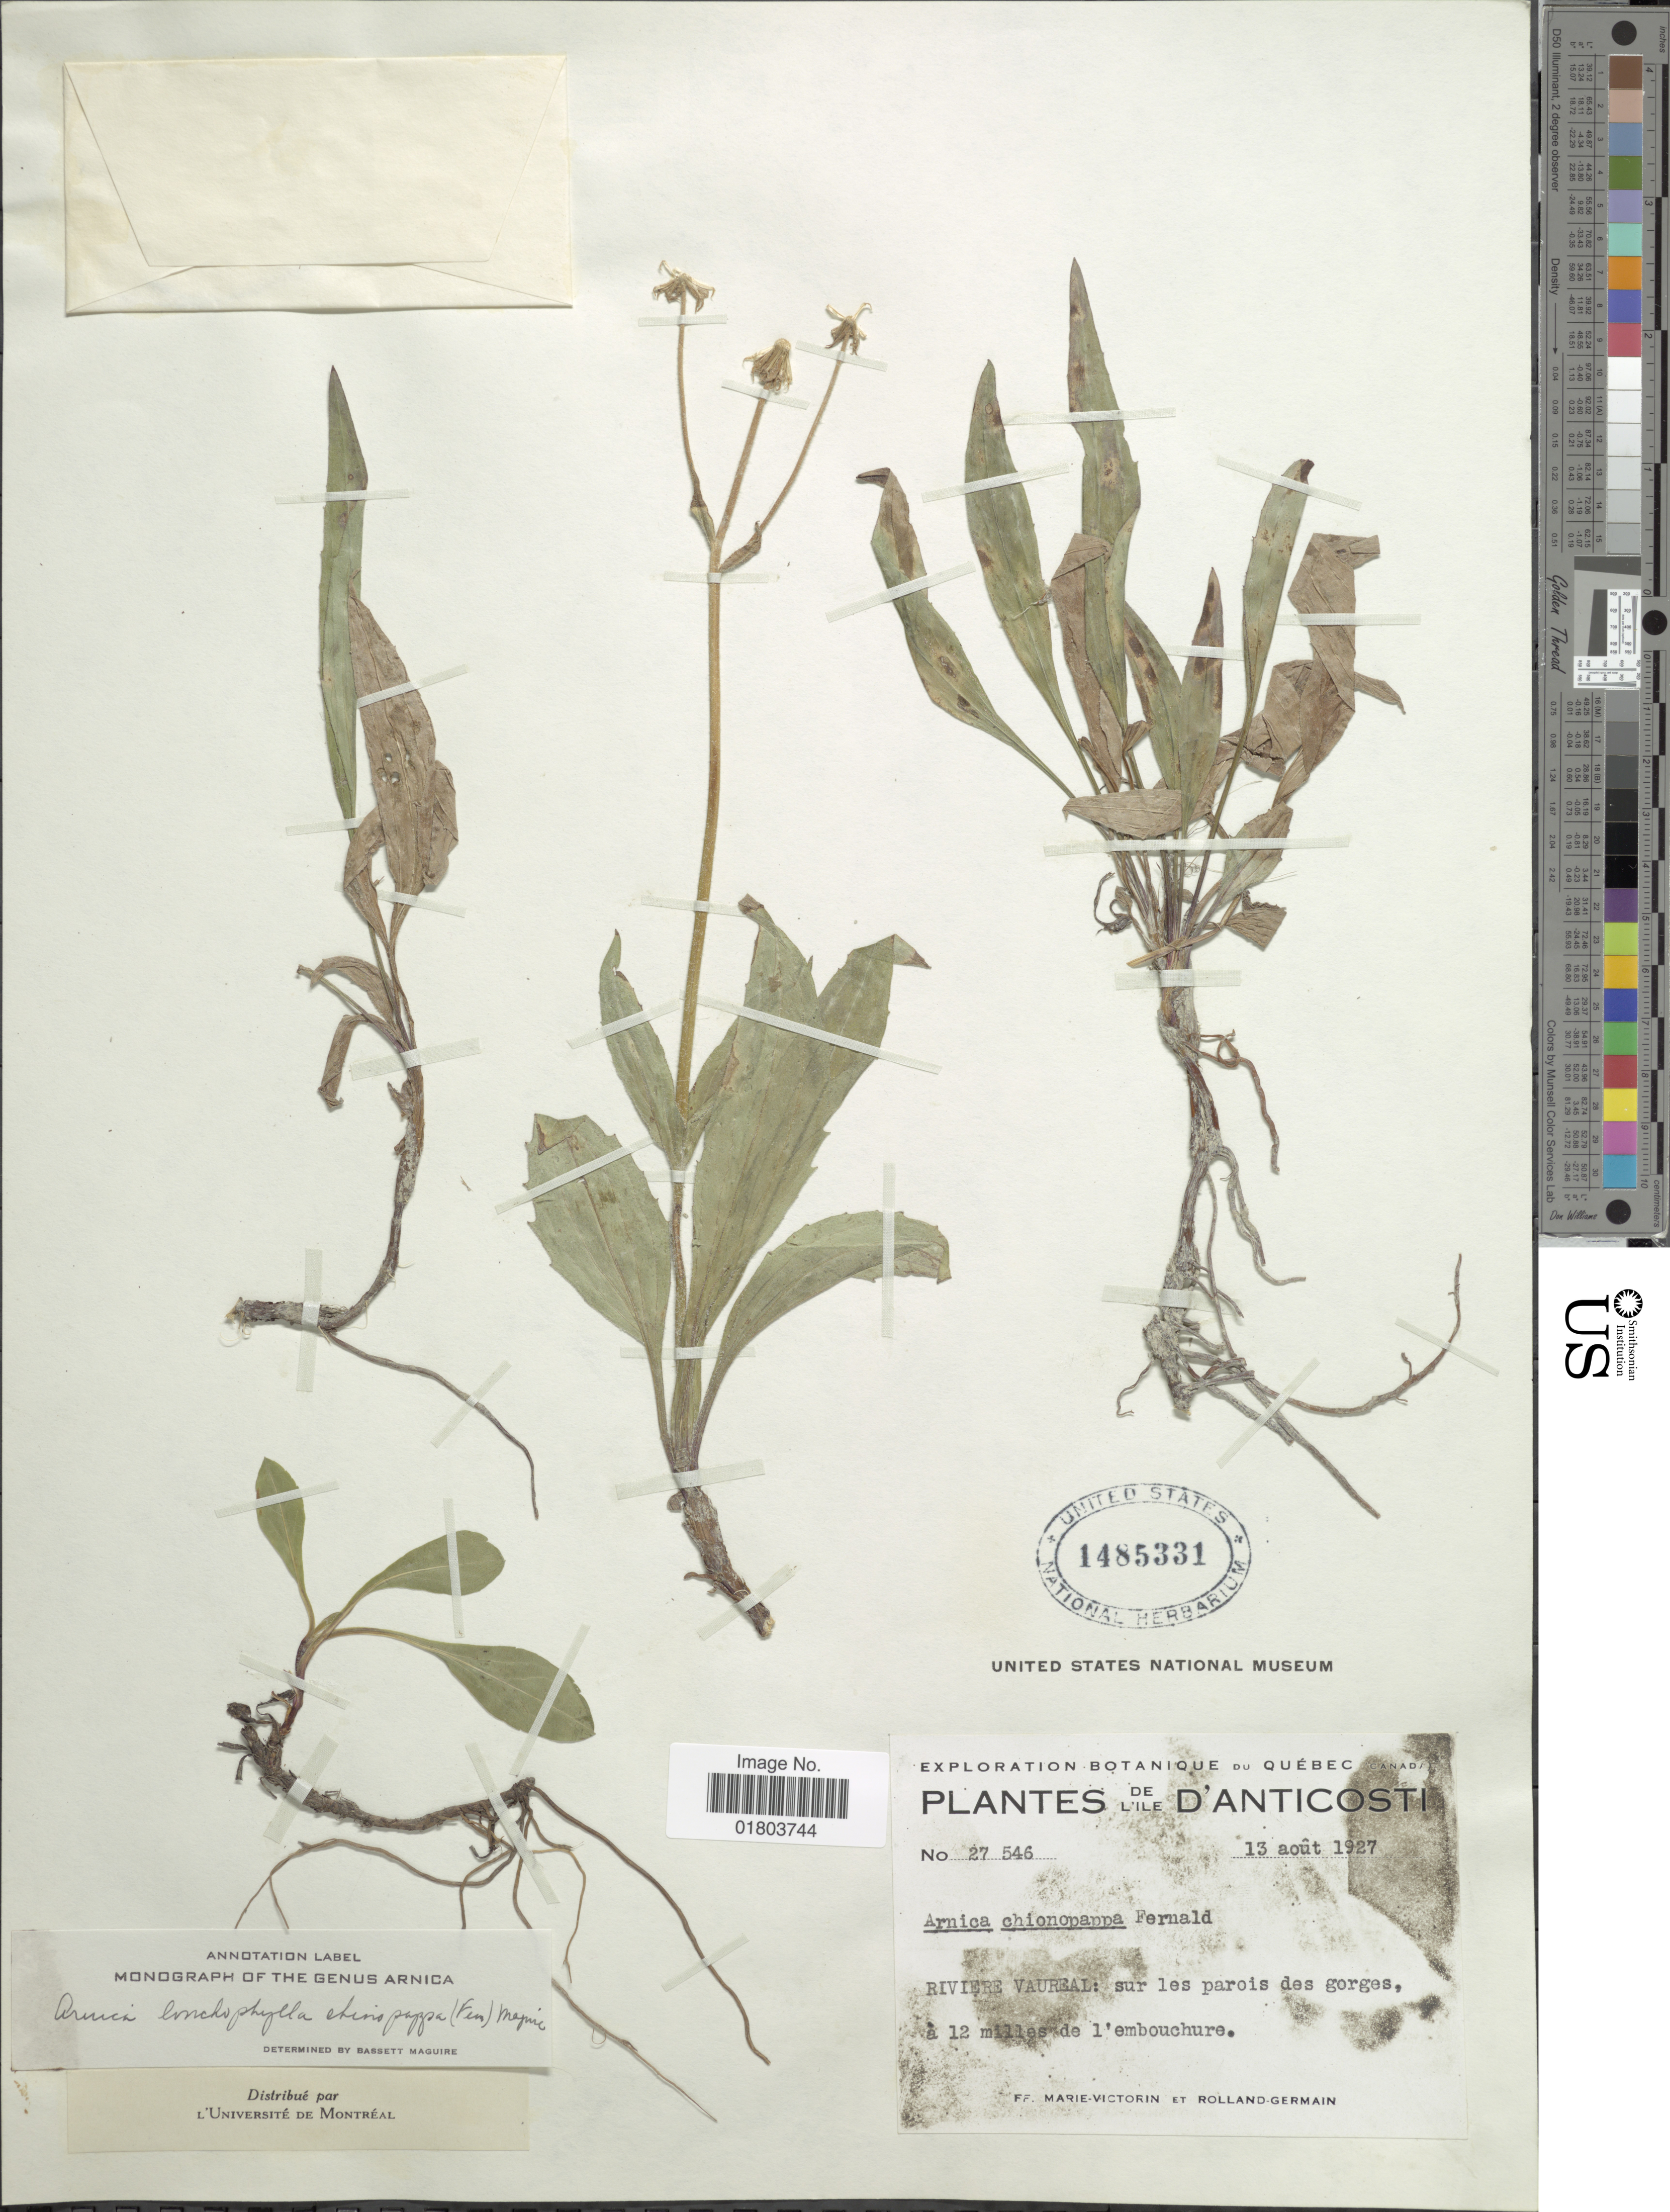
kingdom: Plantae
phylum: Tracheophyta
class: Magnoliopsida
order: Asterales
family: Asteraceae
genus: Arnica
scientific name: Arnica lonchophylla subsp. chionopappa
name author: (Fernald) Maguire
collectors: Fr. Marie-Victorin & Rolland-Germain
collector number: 27546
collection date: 1927-08-13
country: Canada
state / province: Quebec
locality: De L'Ile D'Anticosti, Riviere Vaureal: sur les parois des gorges, à 12 miles de l'embouchure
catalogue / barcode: US 1485331